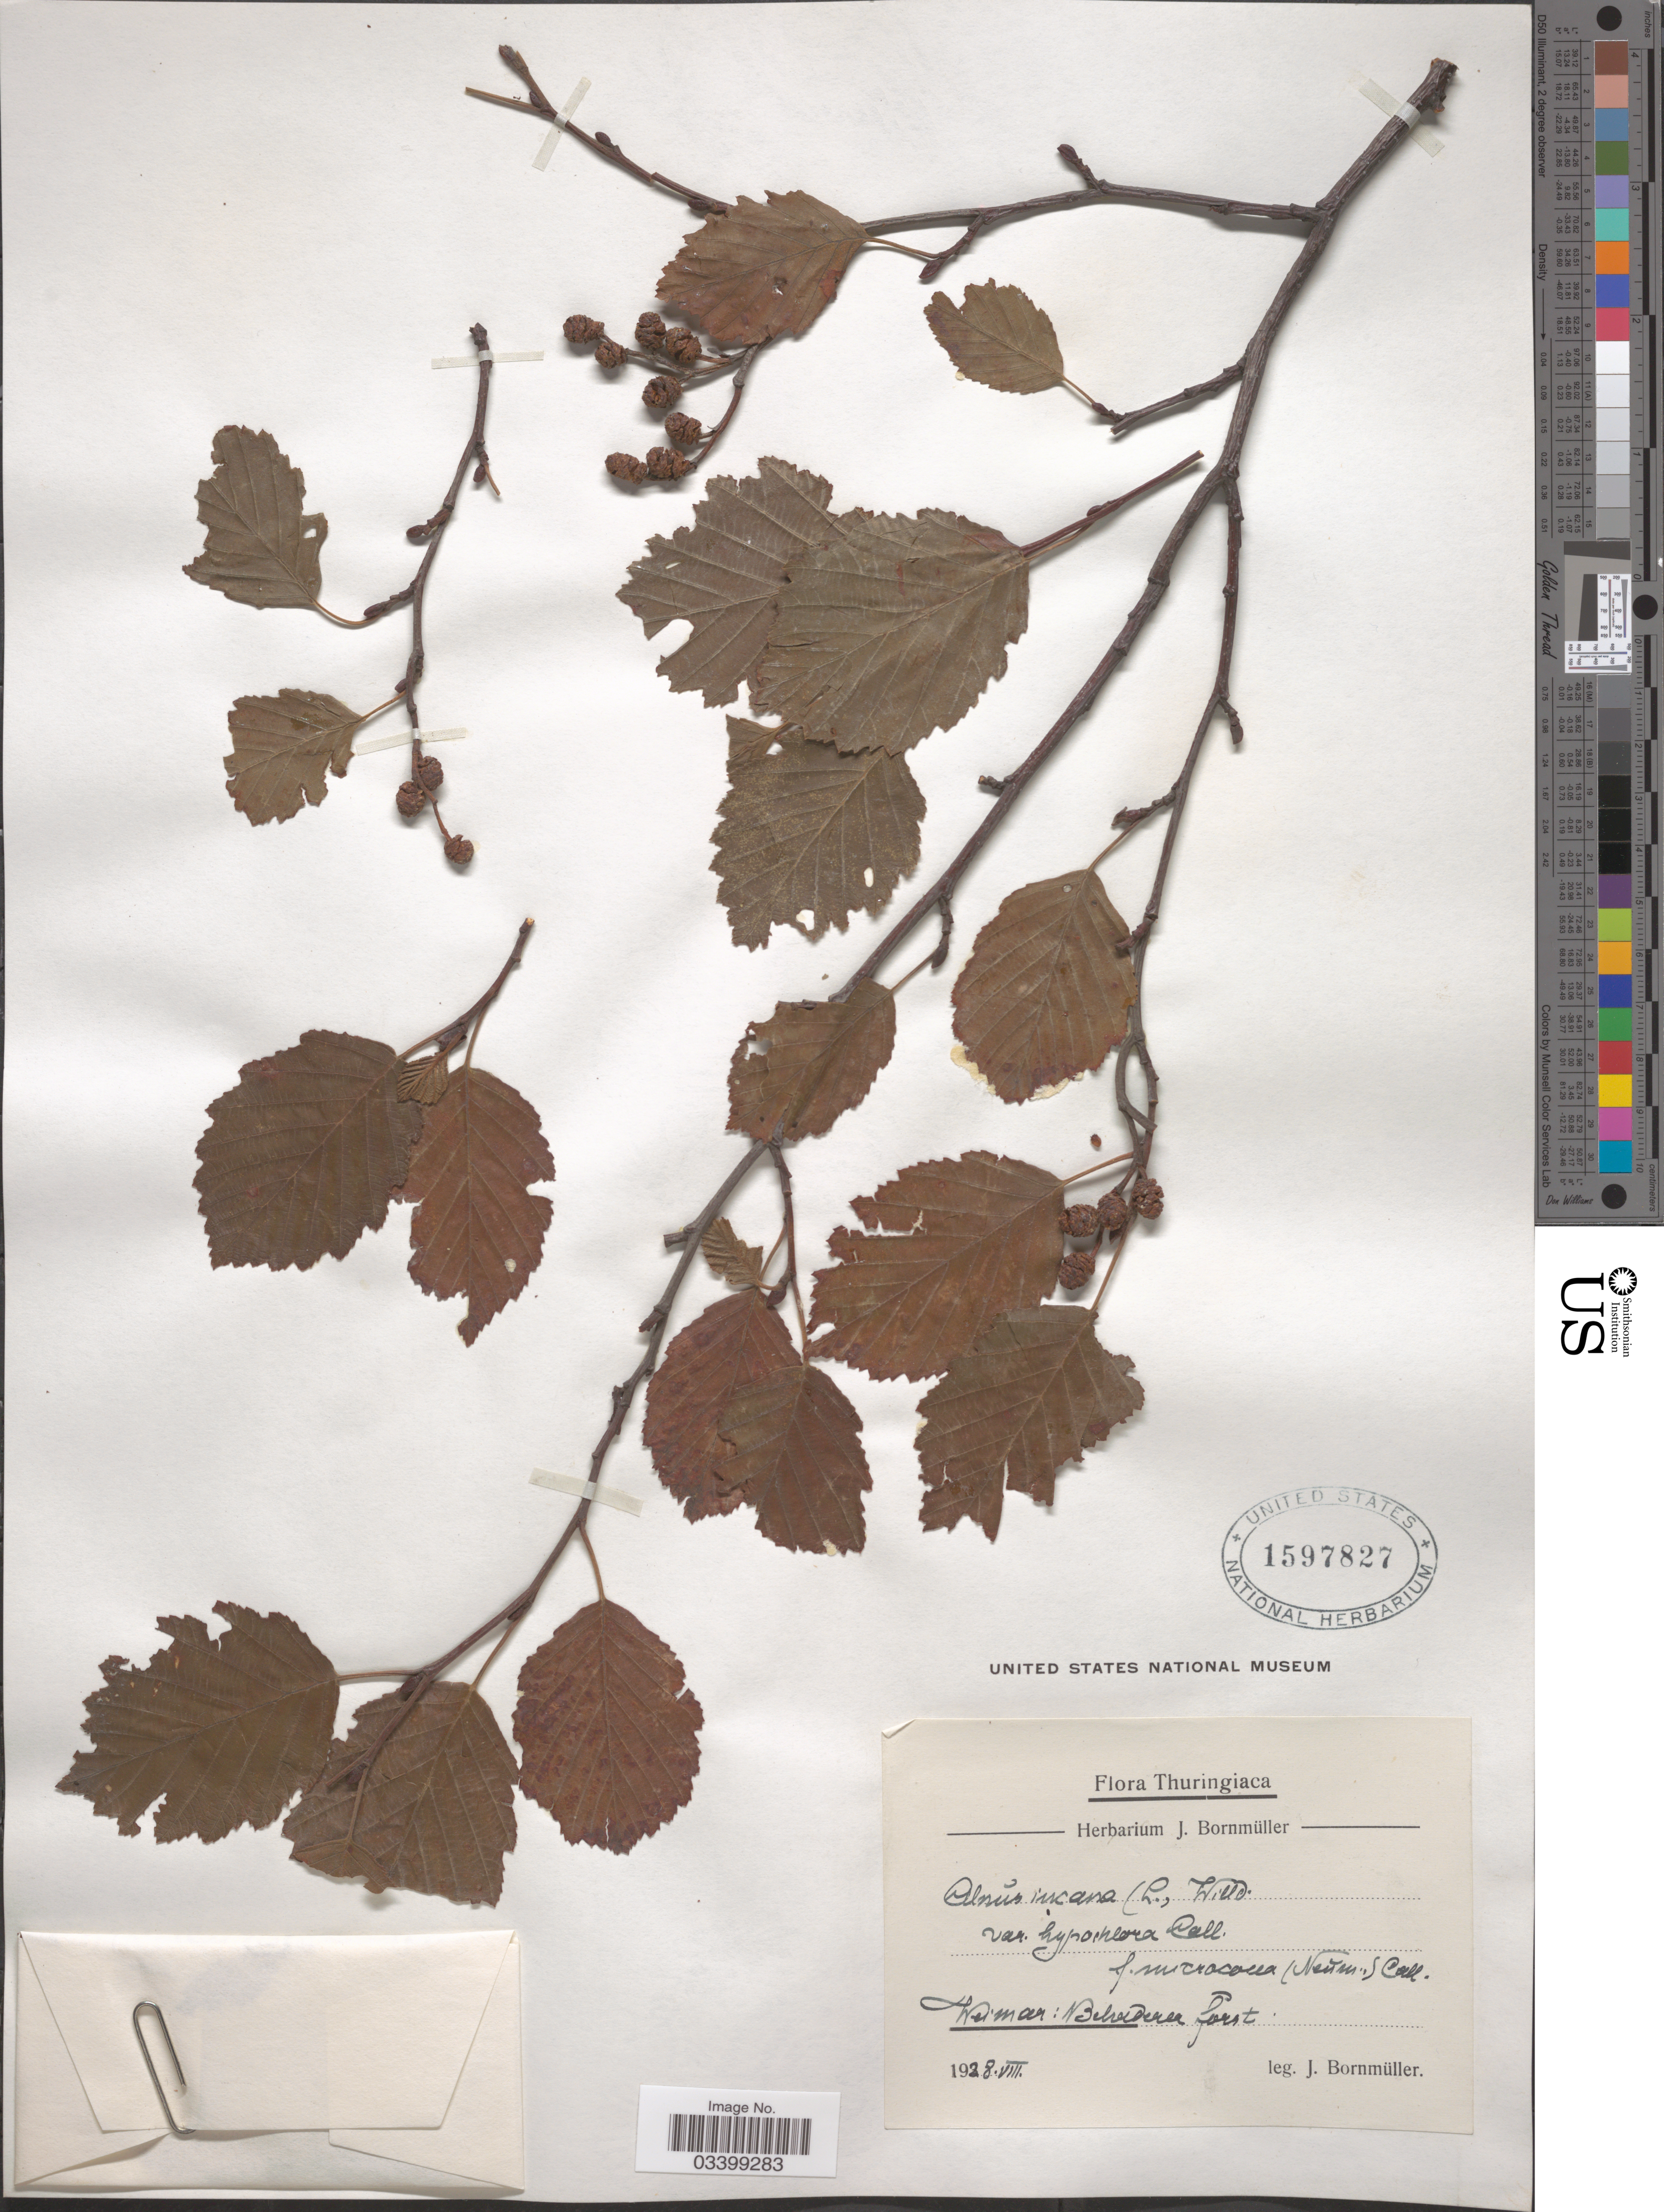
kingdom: Plantae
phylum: Tracheophyta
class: Magnoliopsida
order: Fagales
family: Betulaceae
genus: Alnus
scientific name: Alnus incana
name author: (L.) Moench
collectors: J. Bornmüller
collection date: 1928-08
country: Germany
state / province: Thuringia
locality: Thuringiaca. Weimar: Behaderea [interpreted] forst.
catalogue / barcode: US 1597827